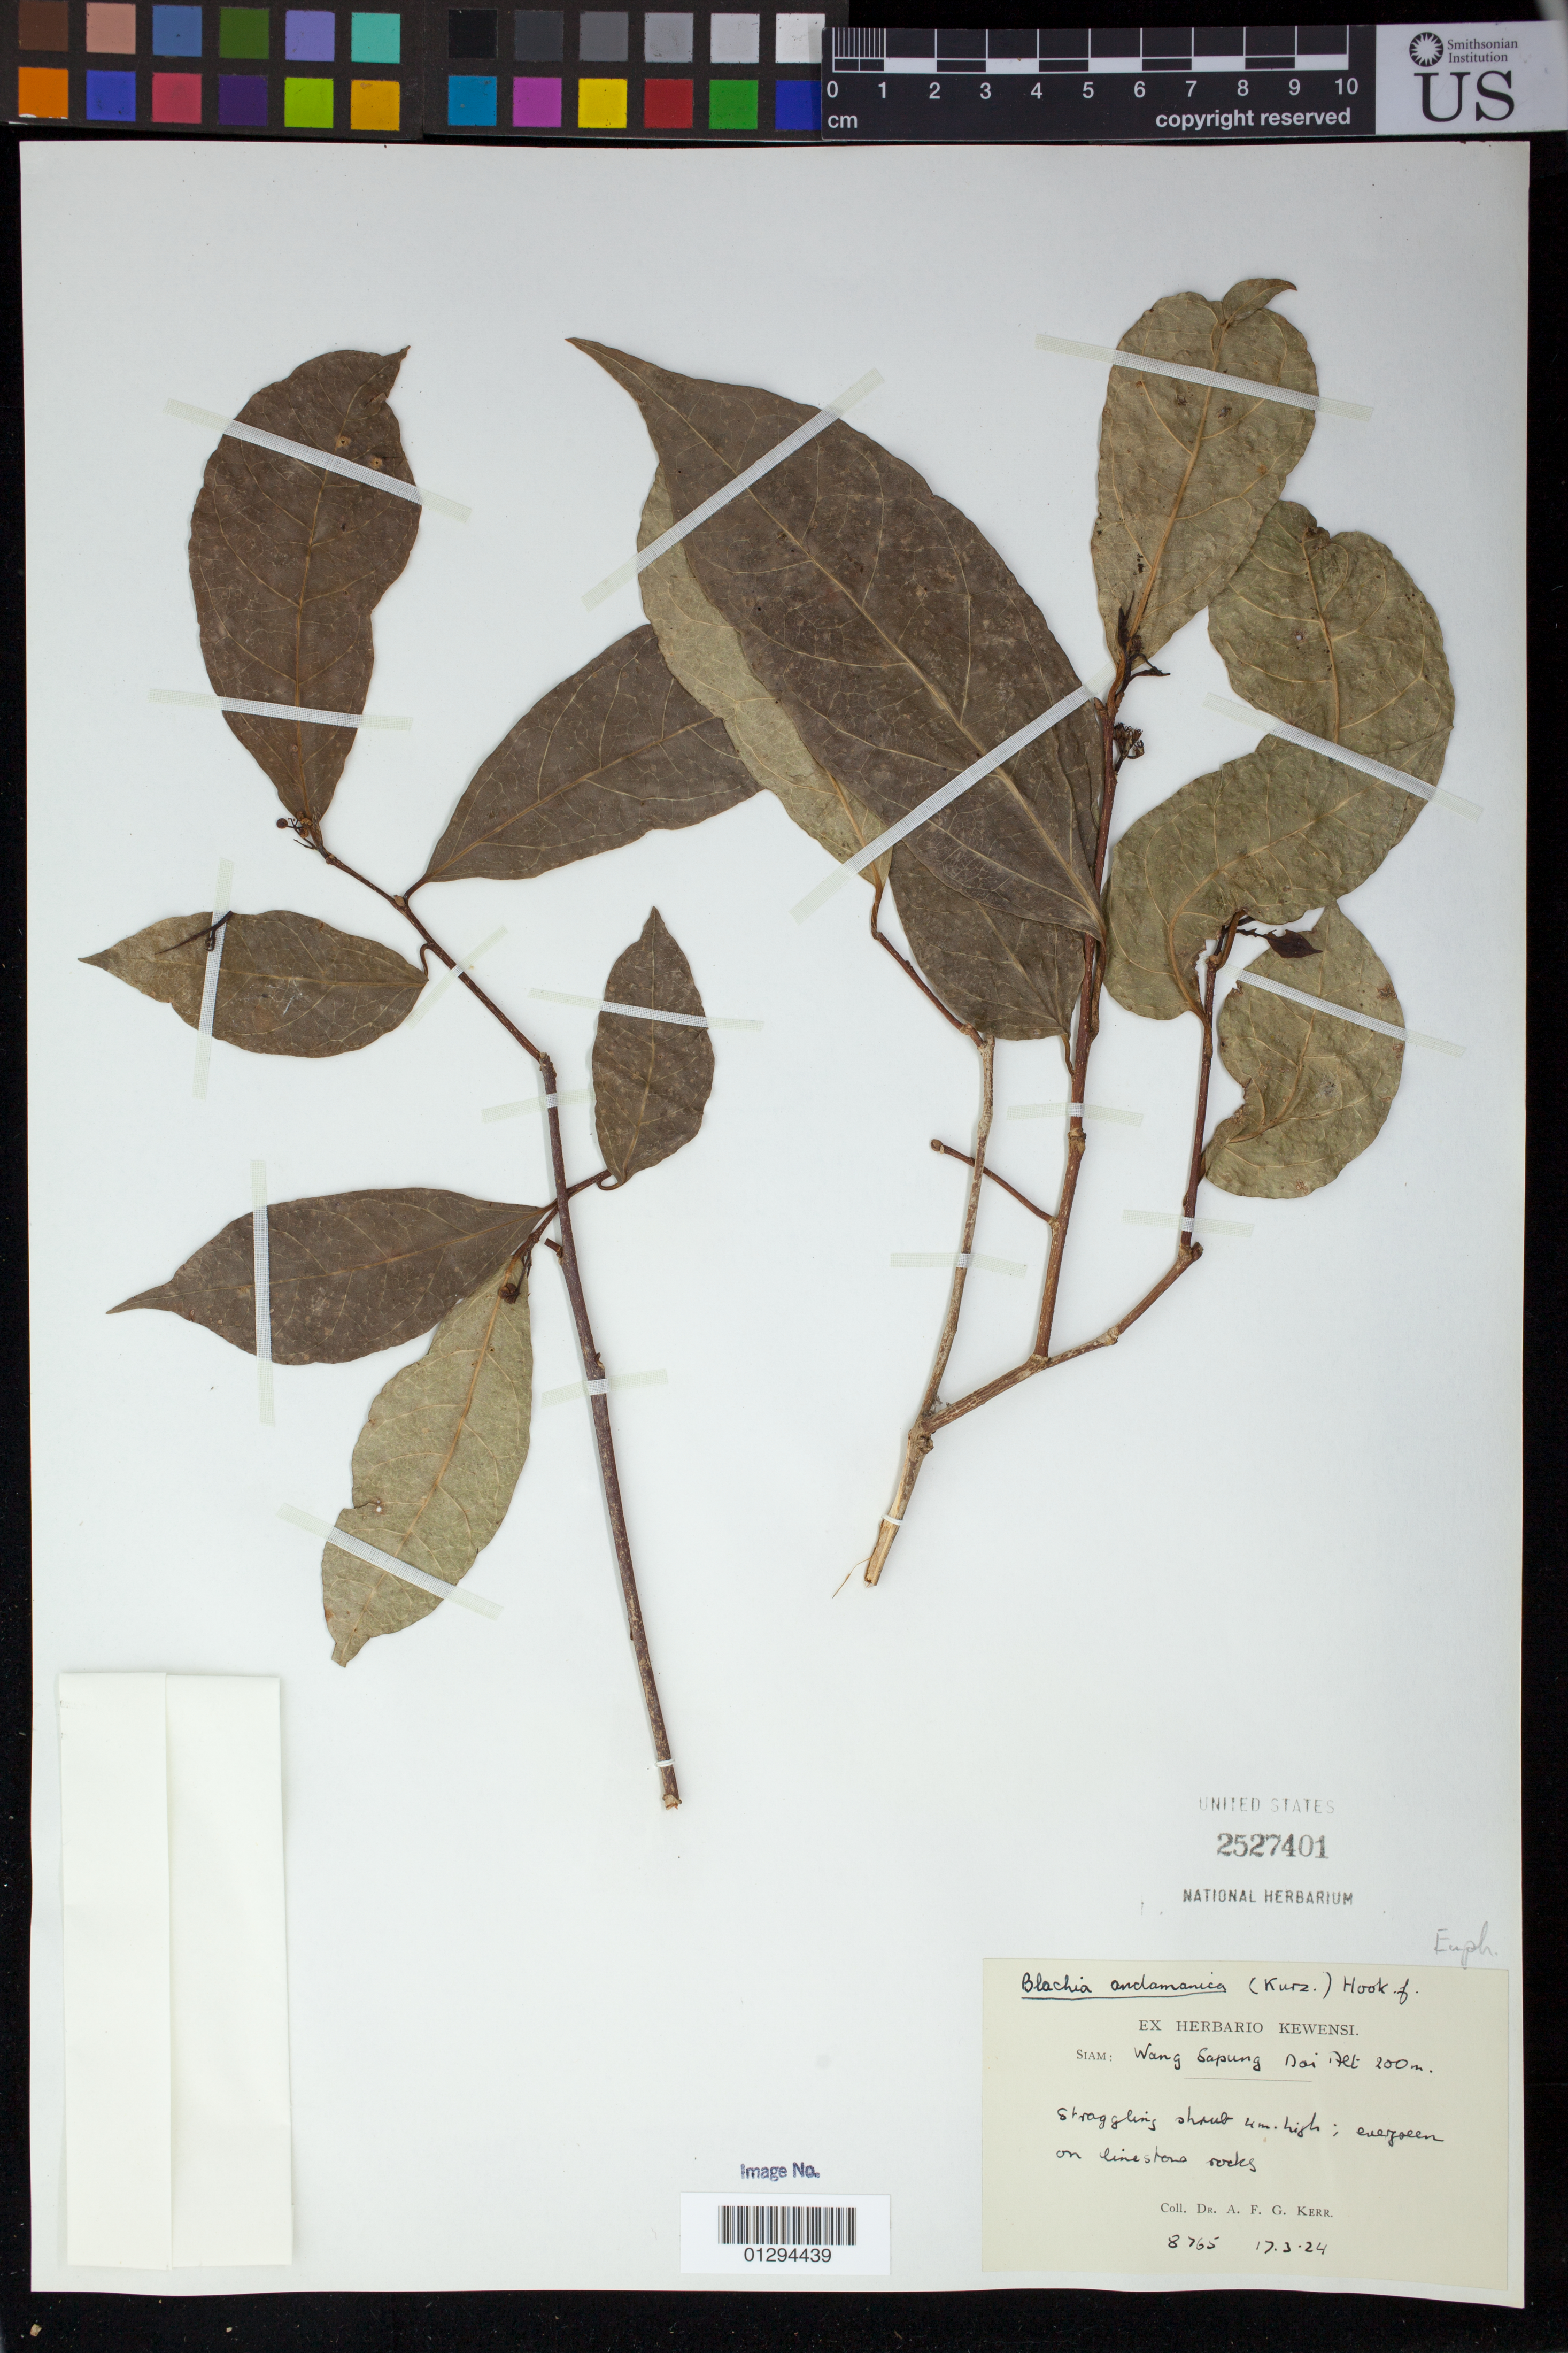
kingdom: Plantae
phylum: Tracheophyta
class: Magnoliopsida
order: Malpighiales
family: Euphorbiaceae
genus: Blachia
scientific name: Blachia andamanica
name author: (Kurz) Hook. f.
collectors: A. F. G. Kerr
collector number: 8765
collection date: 1924-03-17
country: Thailand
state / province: Loei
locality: Wang Sapung Noi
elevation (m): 200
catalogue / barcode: US 2527401